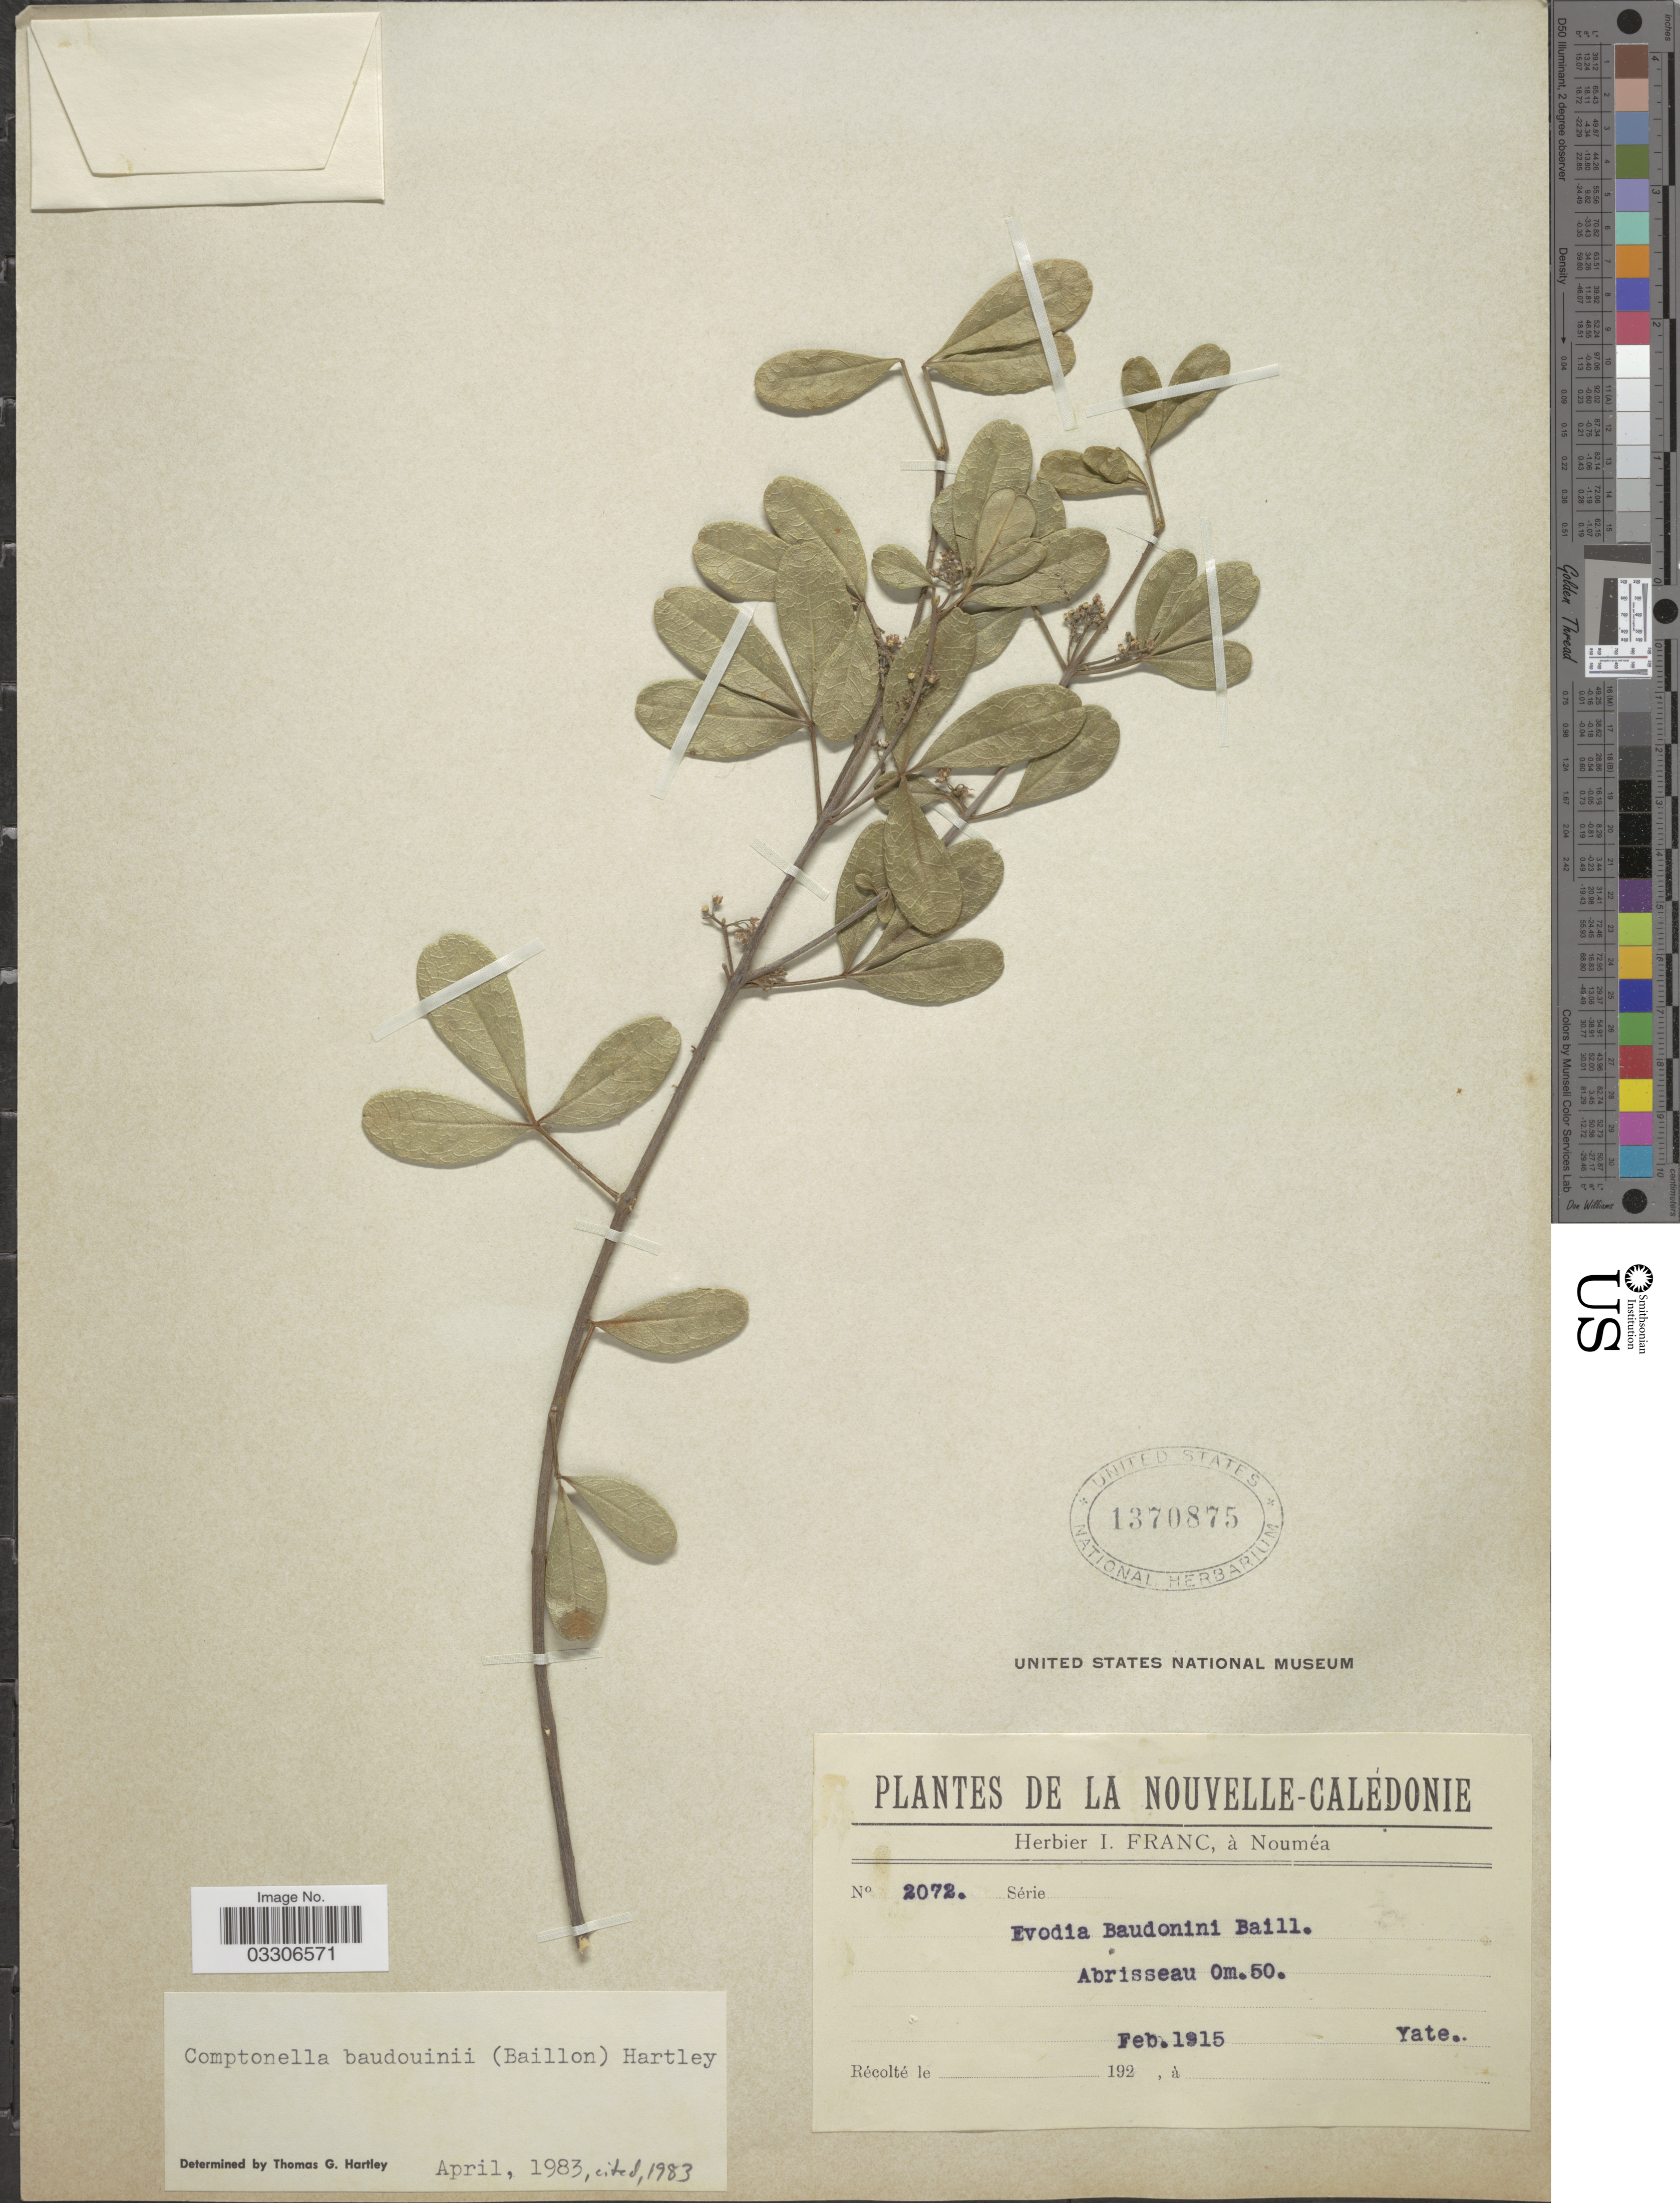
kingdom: Plantae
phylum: Tracheophyta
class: Magnoliopsida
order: Sapindales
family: Rutaceae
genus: Comptonella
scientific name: Comptonella baudouinii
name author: (Baill.) T.G. Hartley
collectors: ex herb. I. Franc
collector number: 2072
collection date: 1915-02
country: New Caledonia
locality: De la Nouvelle-Calédonie. Yate.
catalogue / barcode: US 1370875